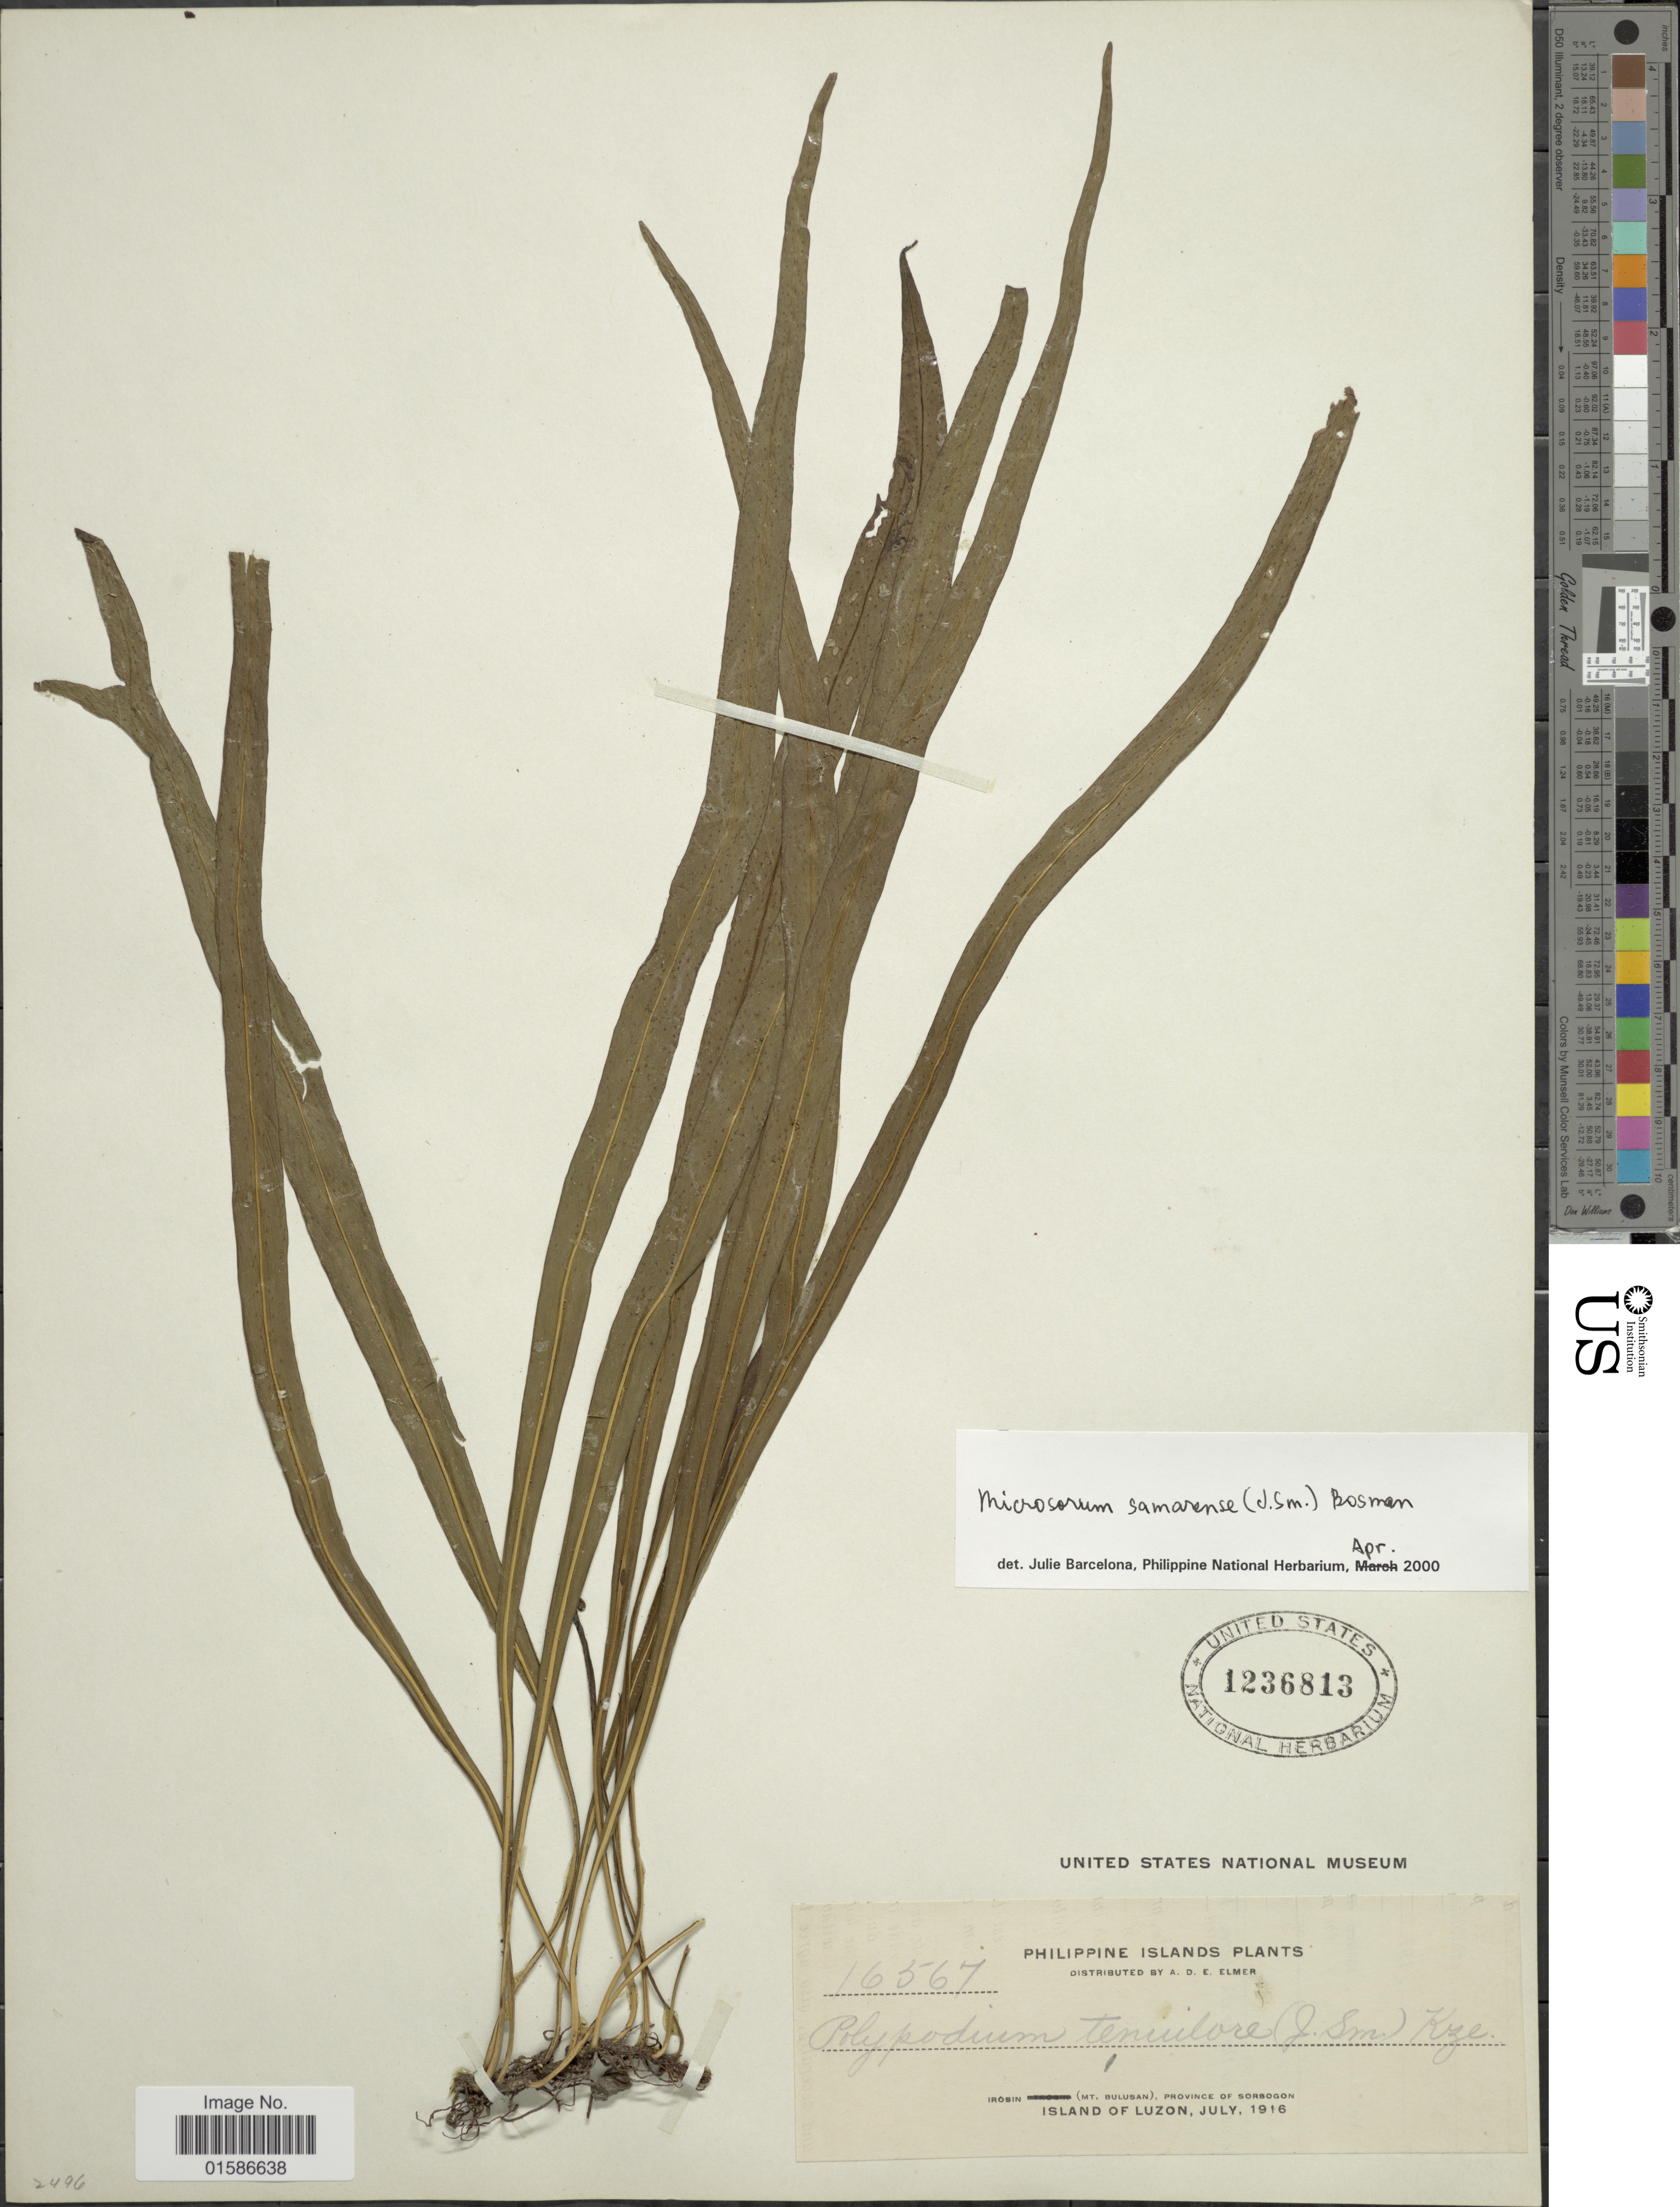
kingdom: Plantae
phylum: Tracheophyta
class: Polypodiopsida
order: Polypodiales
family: Polypodiaceae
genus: Microsorum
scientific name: Microsorum samarense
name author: (J. Sm.) Bosman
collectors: A. D. E. Elmer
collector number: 16567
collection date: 1916-07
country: Philippines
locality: Philippine Islands, Irosin (Mt. Bulusan), Province of Sorsogon, island of Luzon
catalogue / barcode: US 1236813